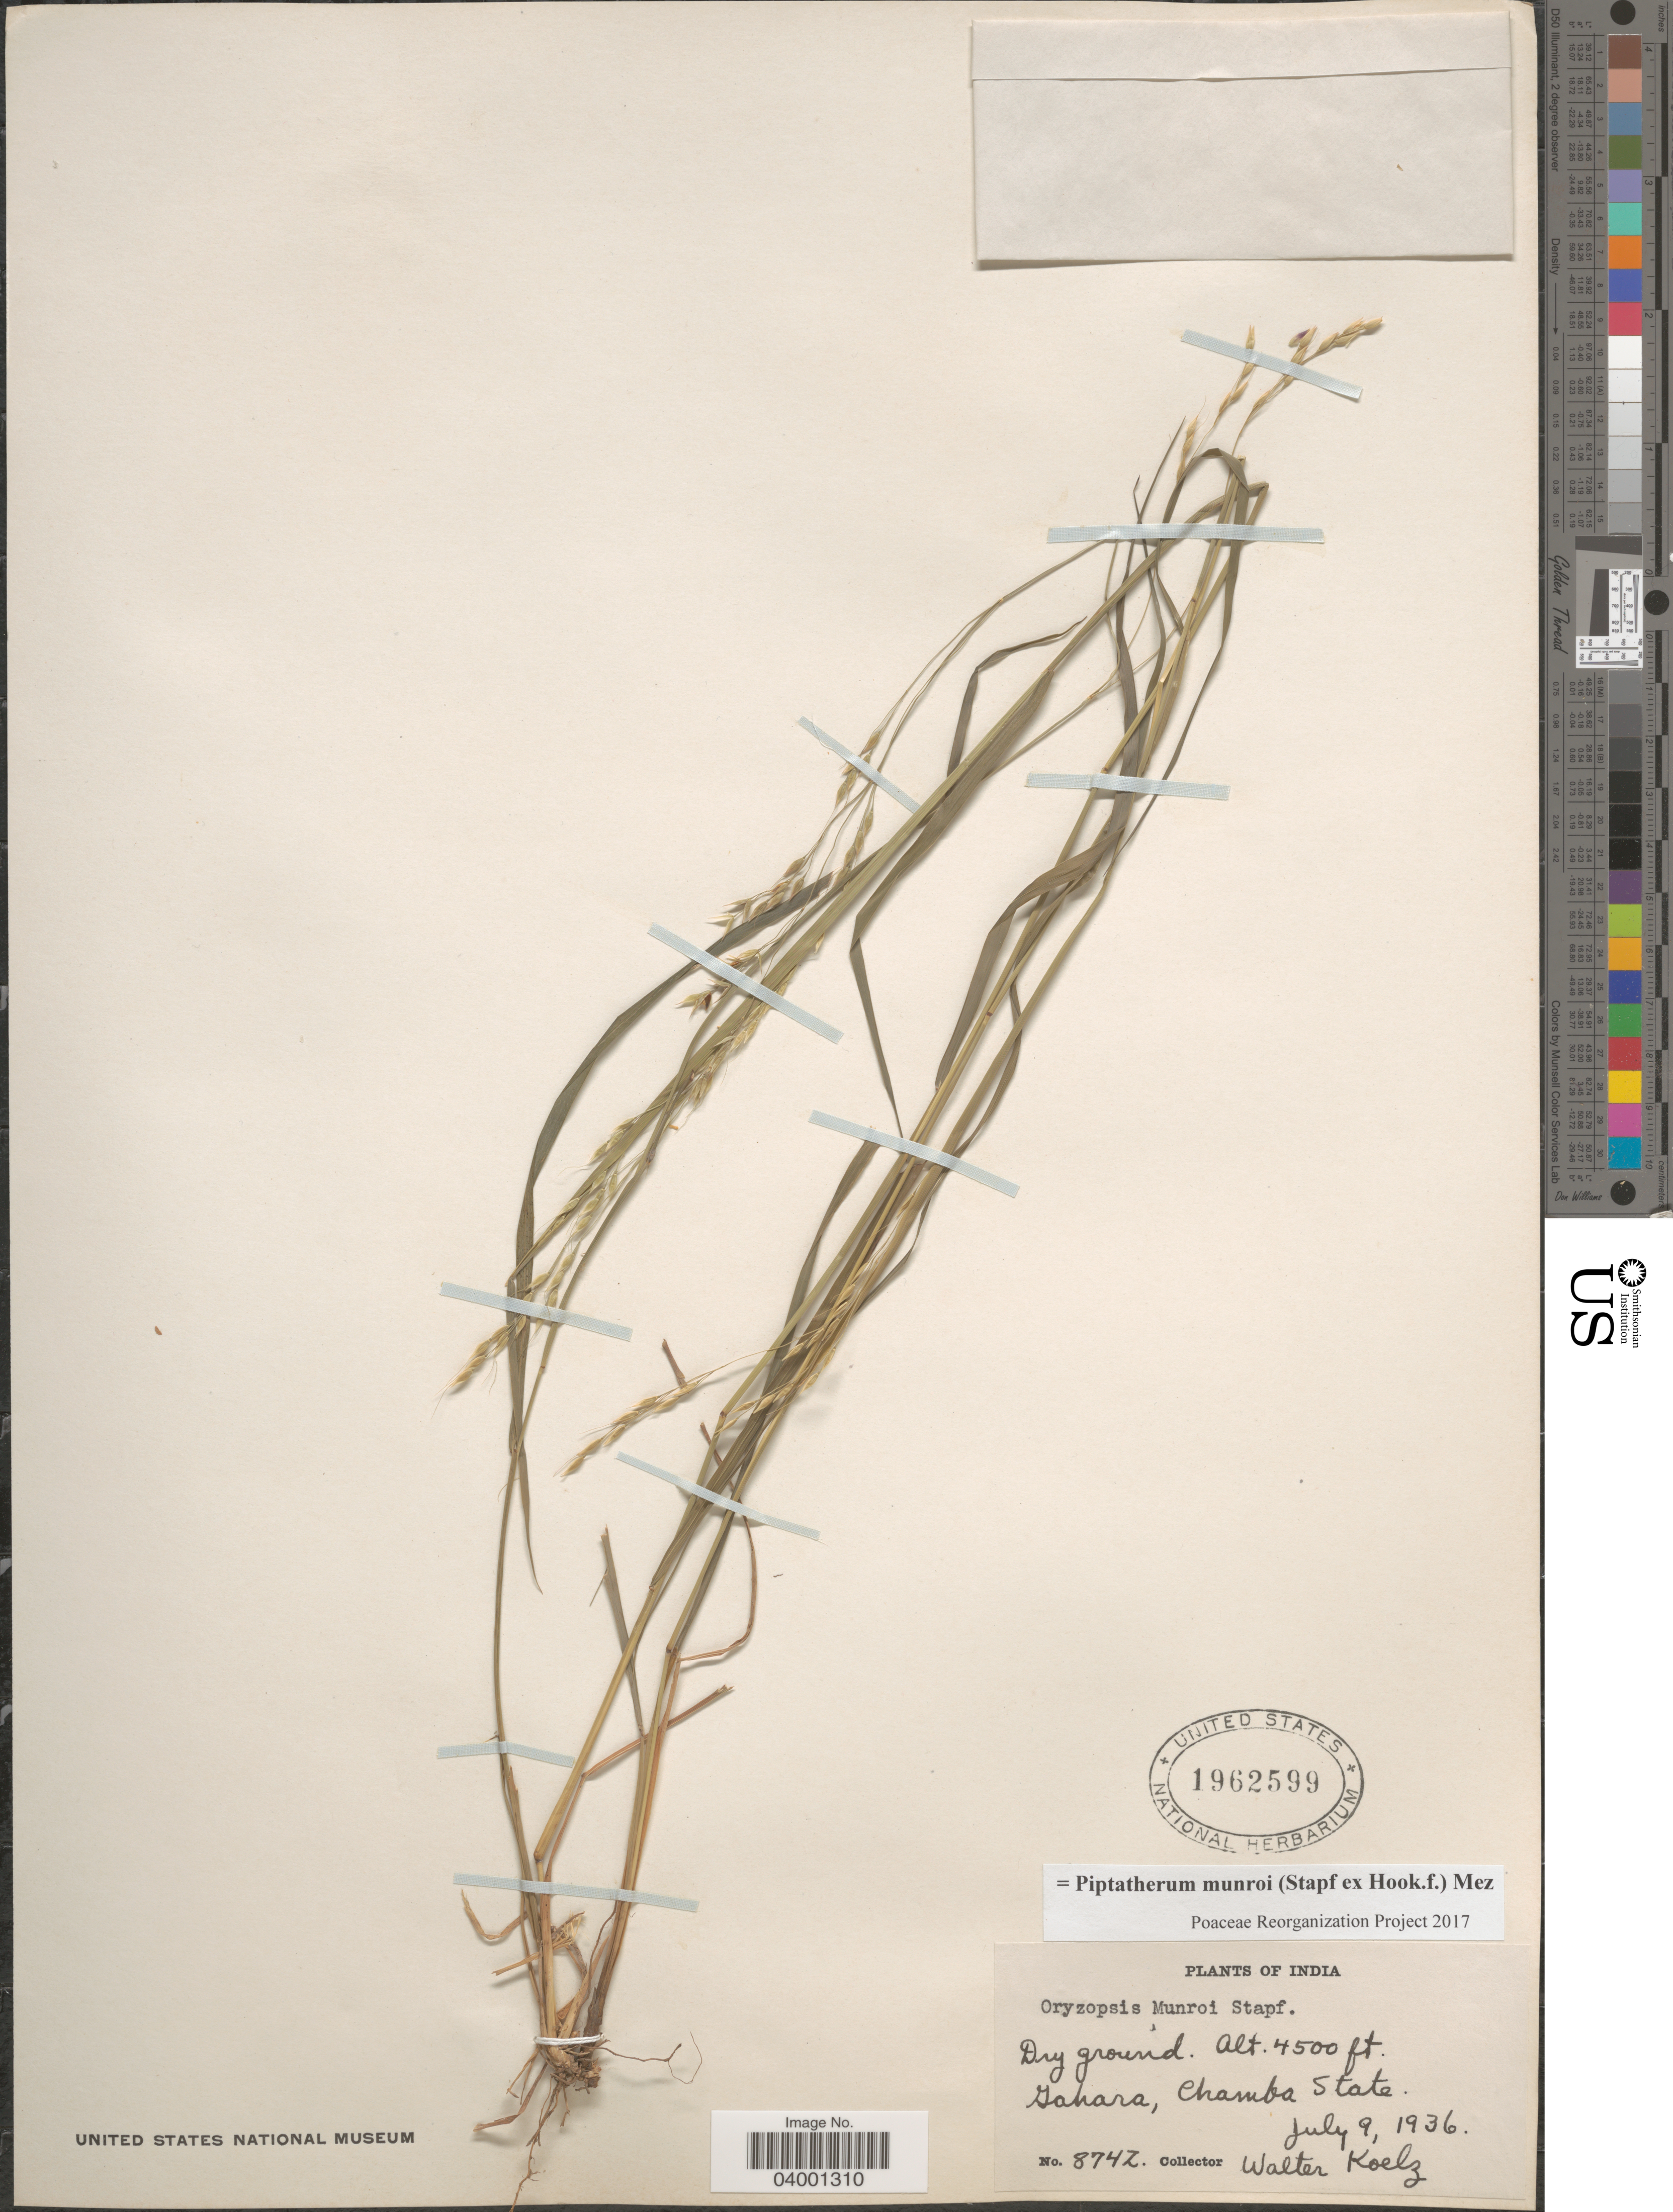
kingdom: Plantae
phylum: Tracheophyta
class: Liliopsida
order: Poales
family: Poaceae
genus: Piptatherum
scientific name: Piptatherum munroi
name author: (Stapf) Mez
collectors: W. N. Koelz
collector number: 8742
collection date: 1936-07-09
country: India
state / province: Himachal Pradesh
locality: Gahara, Chamba State.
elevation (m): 1372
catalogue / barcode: US 1962599